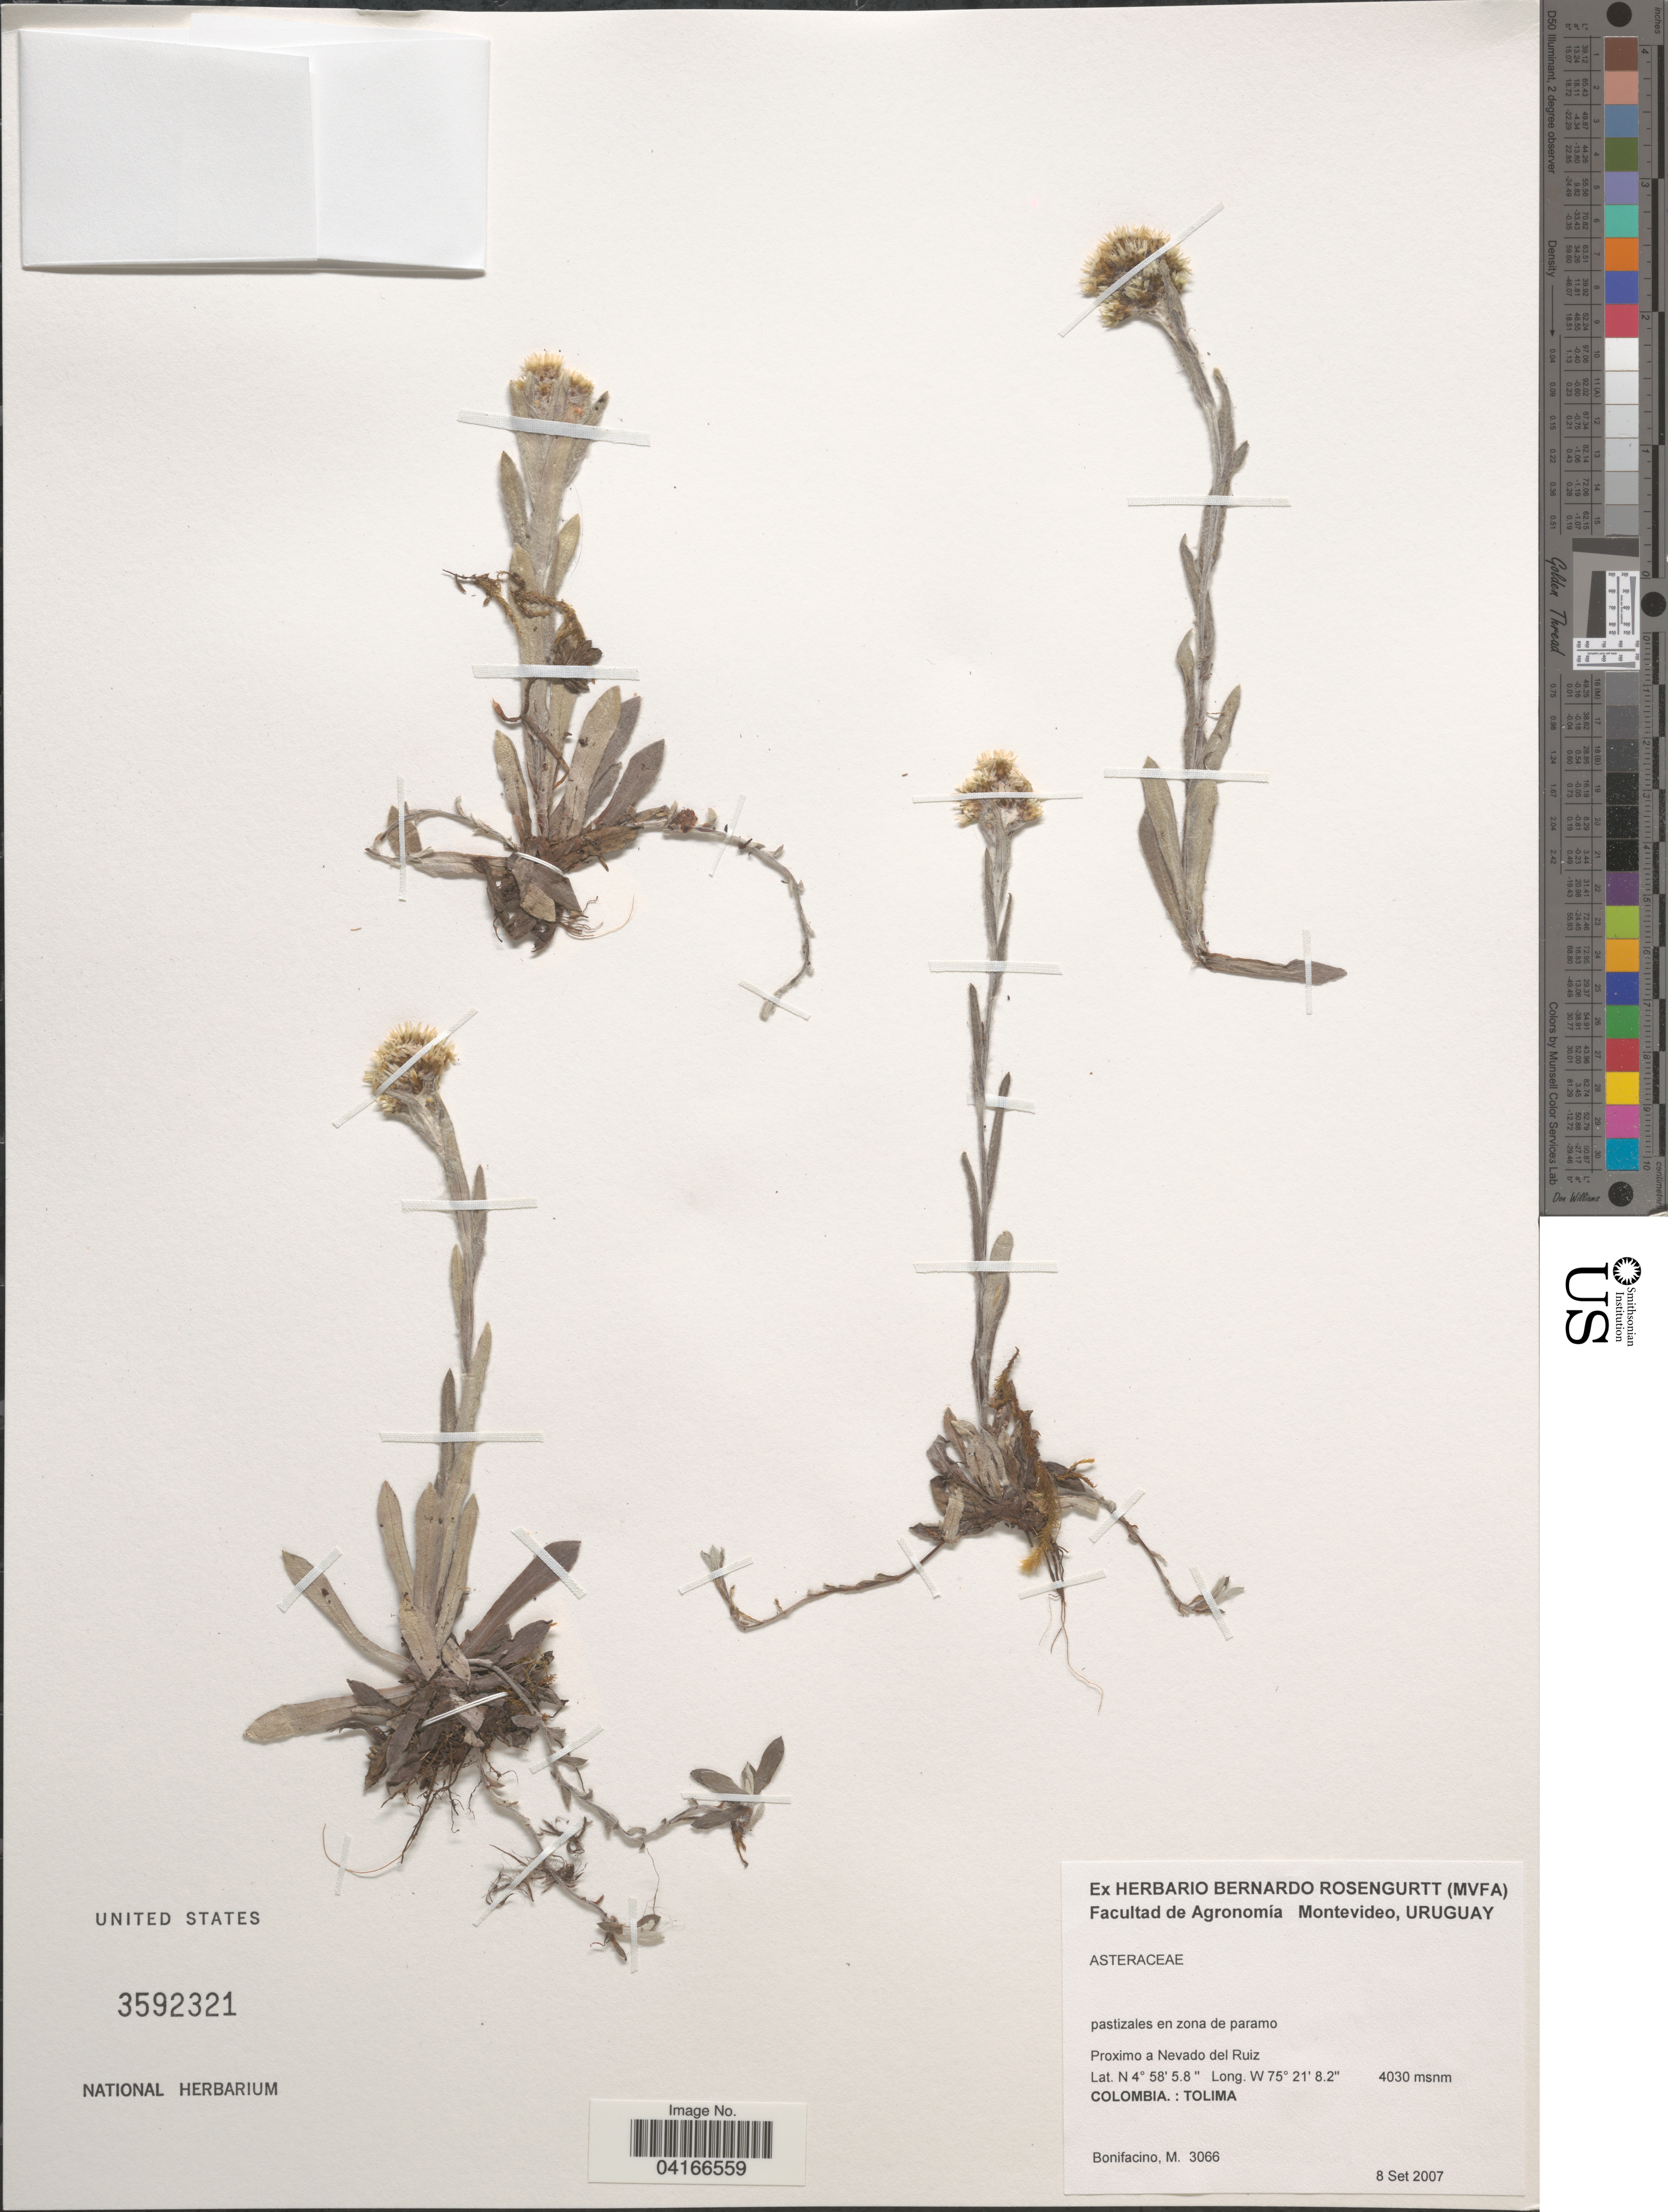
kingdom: Plantae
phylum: Tracheophyta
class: Magnoliopsida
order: Asterales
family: Asteraceae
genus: Chryselium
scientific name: Chryselium sp.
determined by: Ávila C., Fabio Andrés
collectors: M. Bonifacino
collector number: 3066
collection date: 2007-09-08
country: Colombia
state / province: Tolima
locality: Proximo a Nevado del Ruiz.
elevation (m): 4030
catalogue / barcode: US 3592321